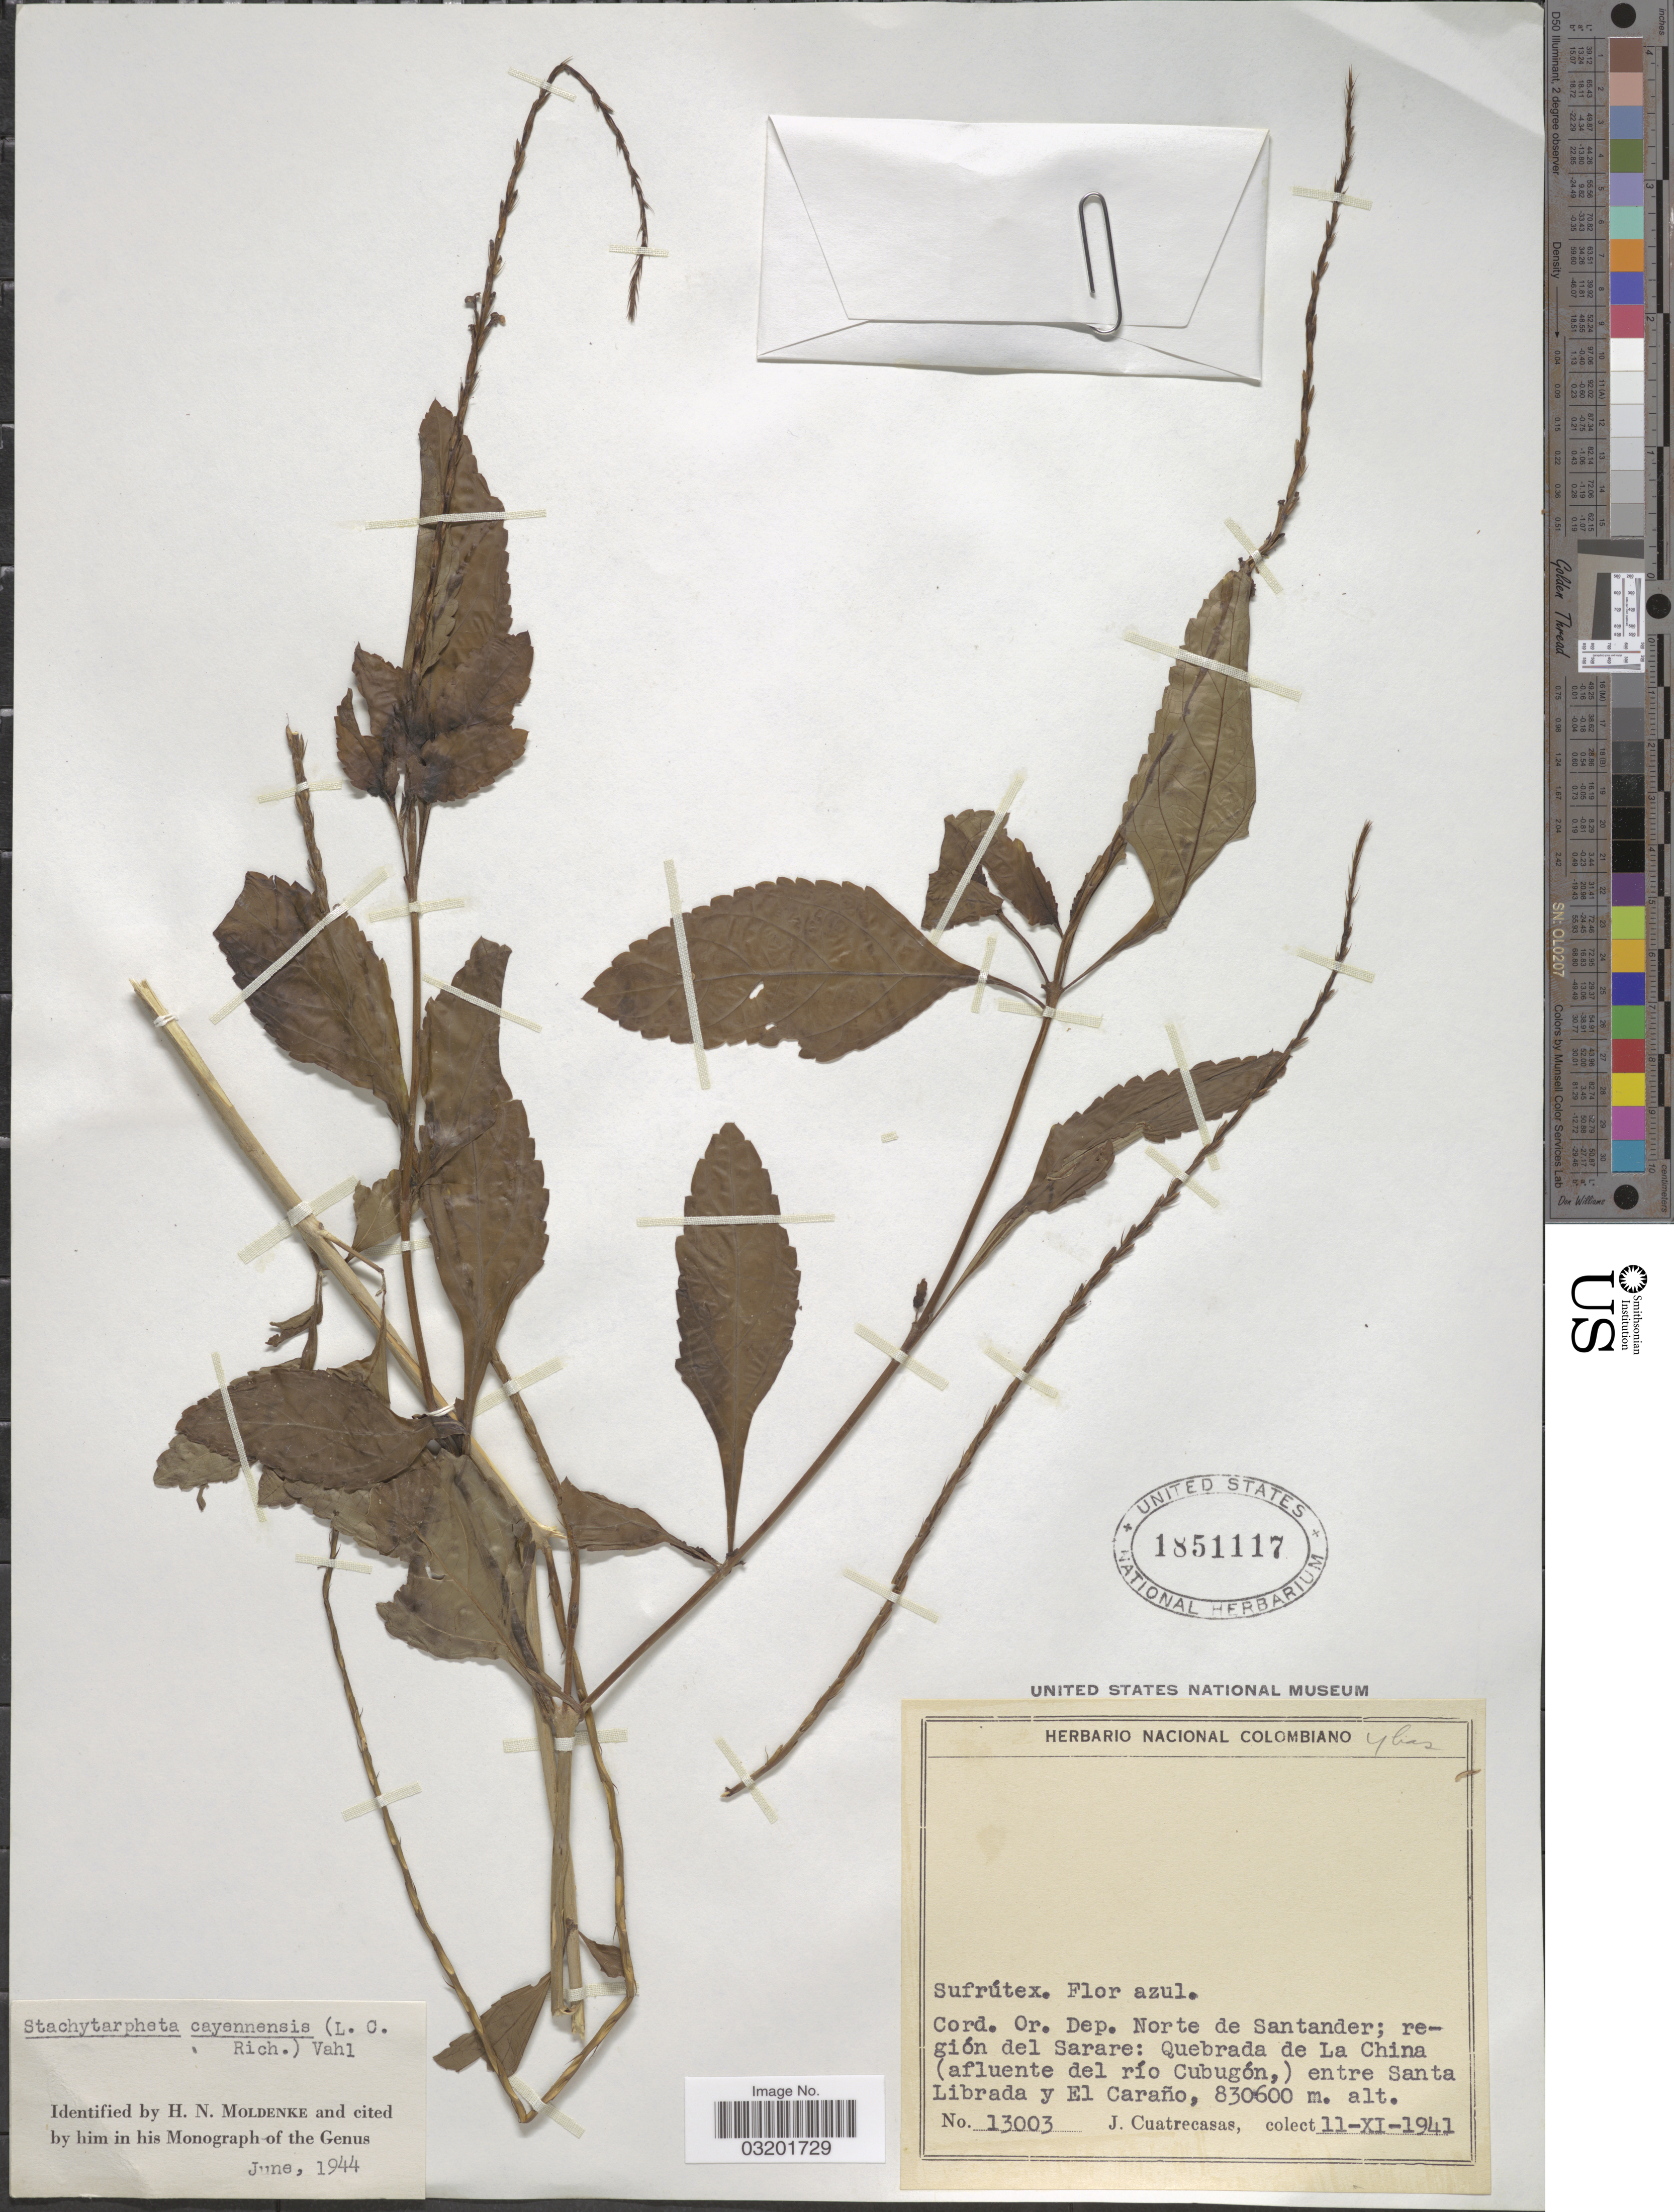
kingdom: Plantae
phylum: Tracheophyta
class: Magnoliopsida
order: Lamiales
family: Verbenaceae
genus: Stachytarpheta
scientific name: Stachytarpheta cayennensis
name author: (Rich.) Vahl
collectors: J. Cuatrecasas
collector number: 13003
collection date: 1941-11-11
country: Colombia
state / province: Norte de Santander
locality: Cord. Or. Dep. Norte de Santander; región del Sarare: Quebrada de La China (afluente del río Cubugón,) entre Santa Librada y el Caraño.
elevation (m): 600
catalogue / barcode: US 1851117